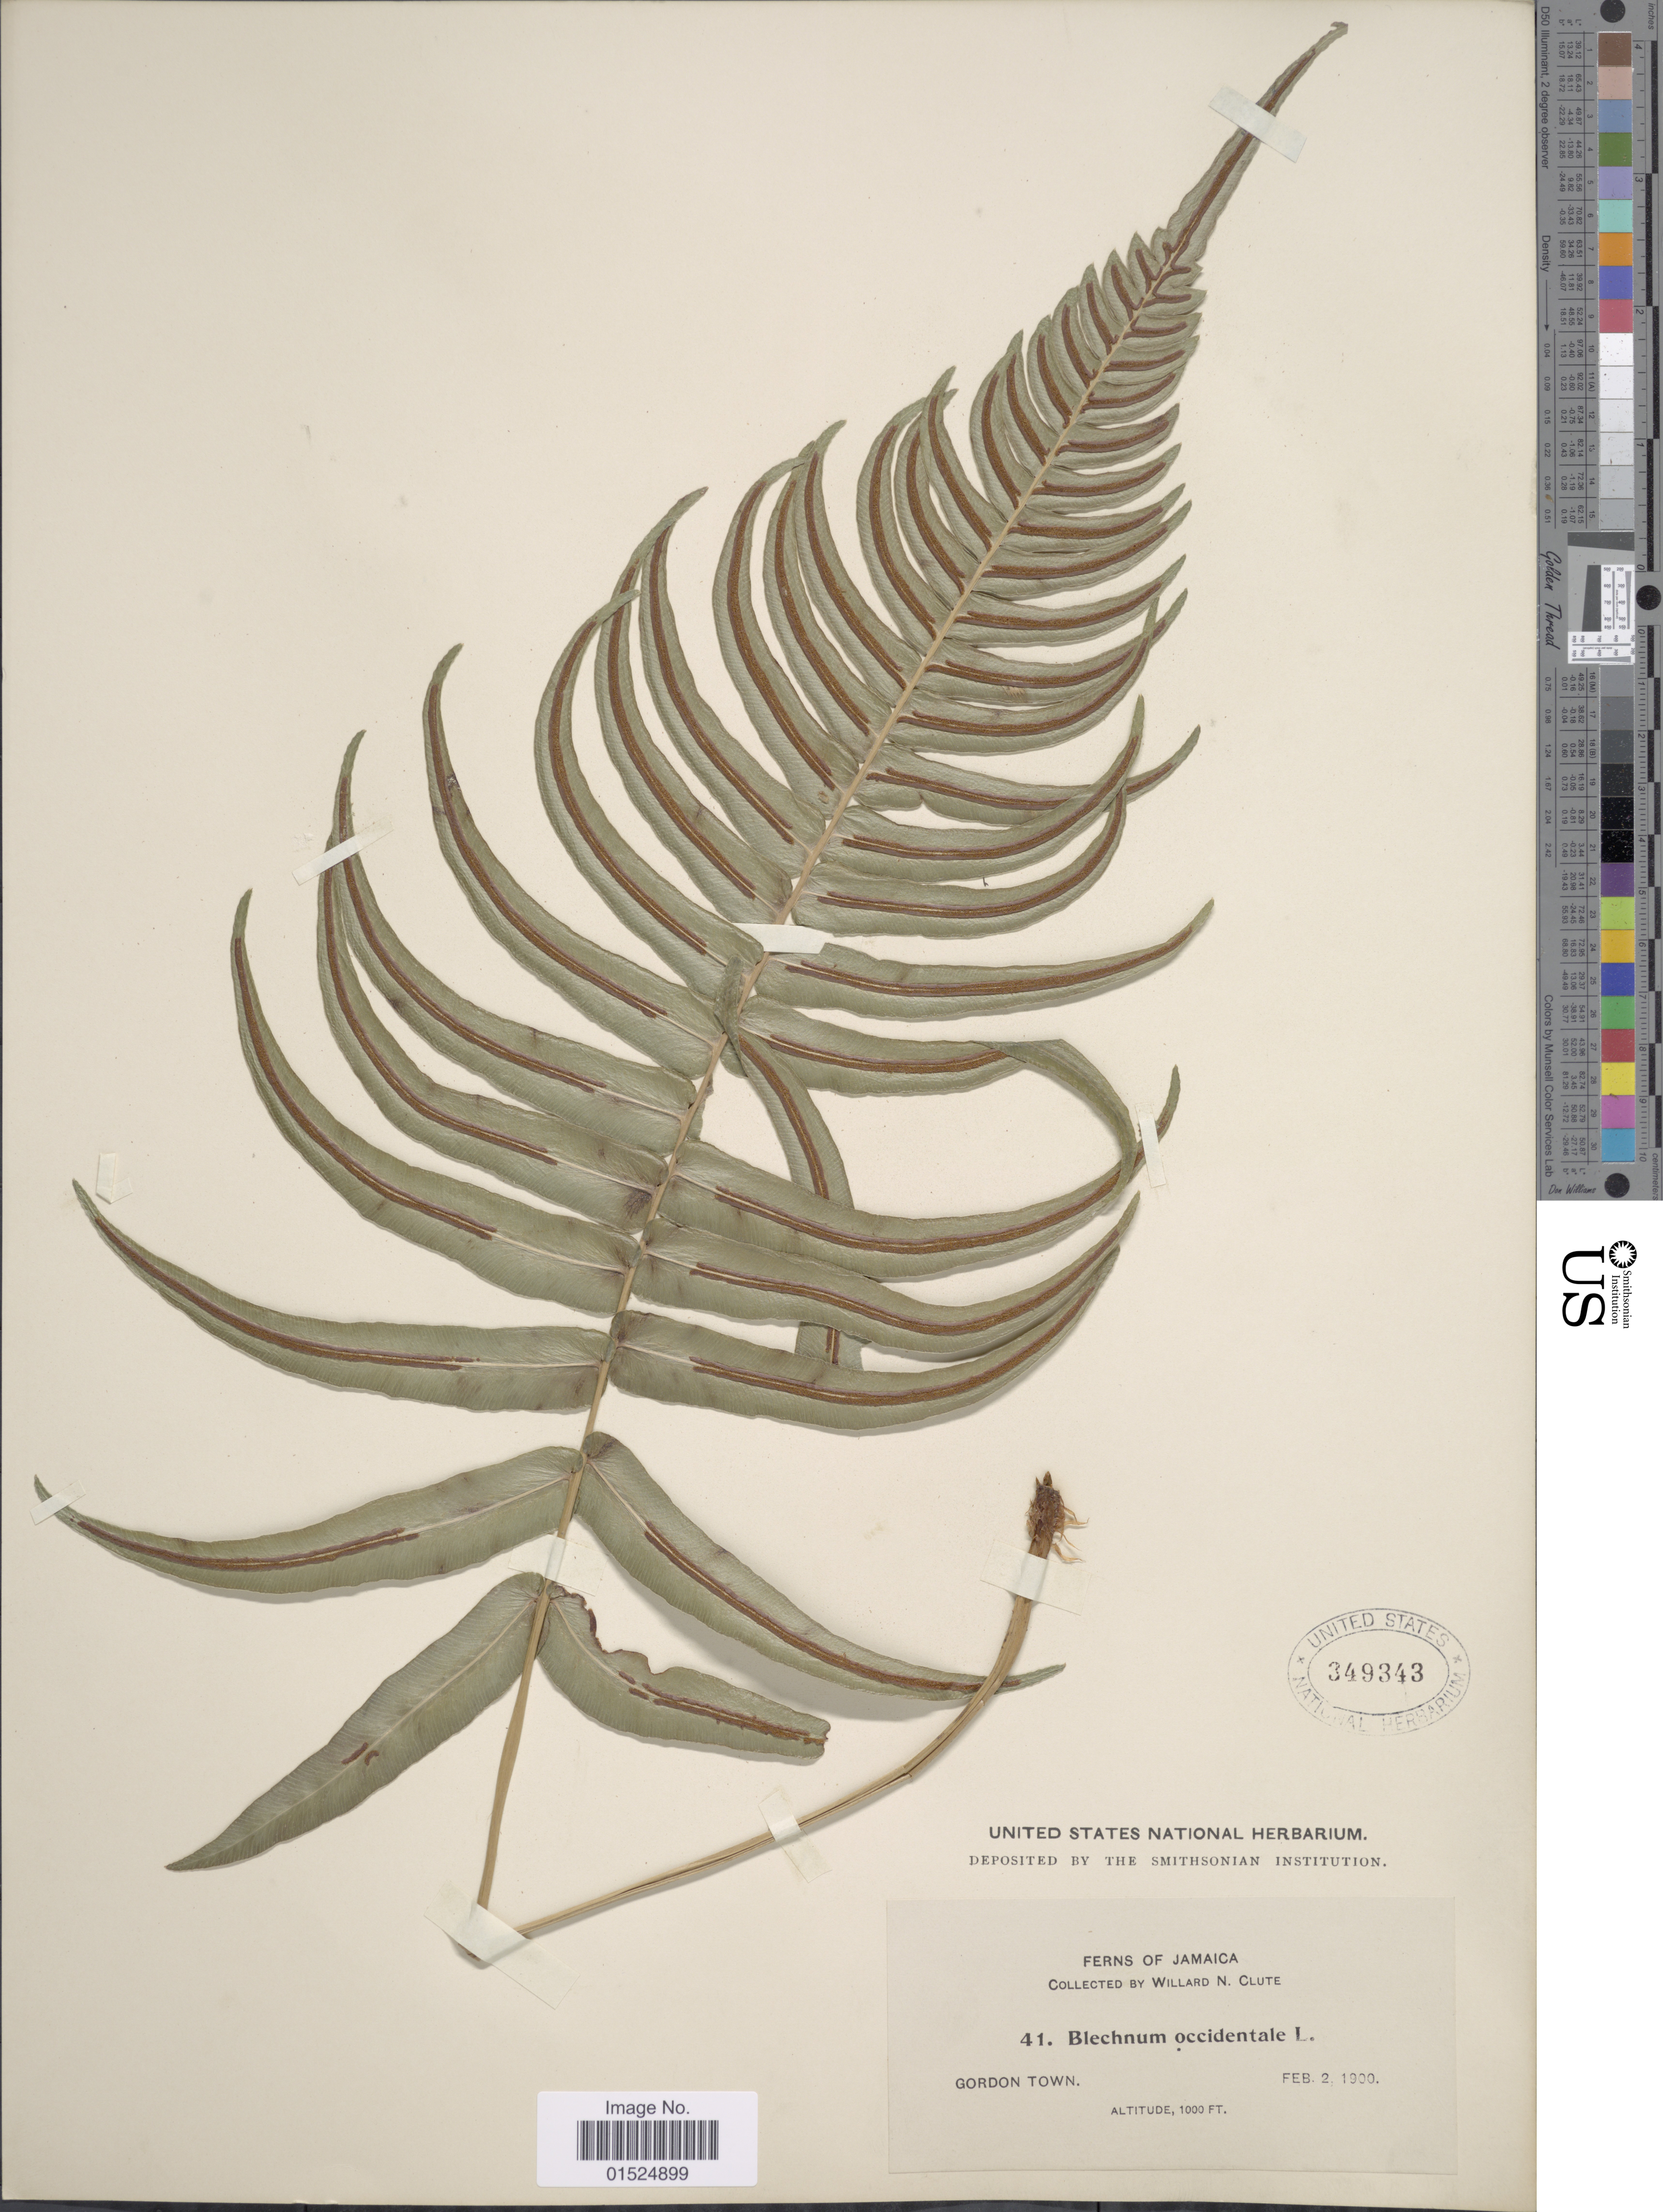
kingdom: Plantae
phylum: Tracheophyta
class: Polypodiopsida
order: Polypodiales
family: Blechnaceae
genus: Blechnum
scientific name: Blechnum occidentale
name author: L.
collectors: W. N. Clute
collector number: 41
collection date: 1900-02-02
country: Jamaica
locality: GordonTown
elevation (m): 305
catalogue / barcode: US 349343